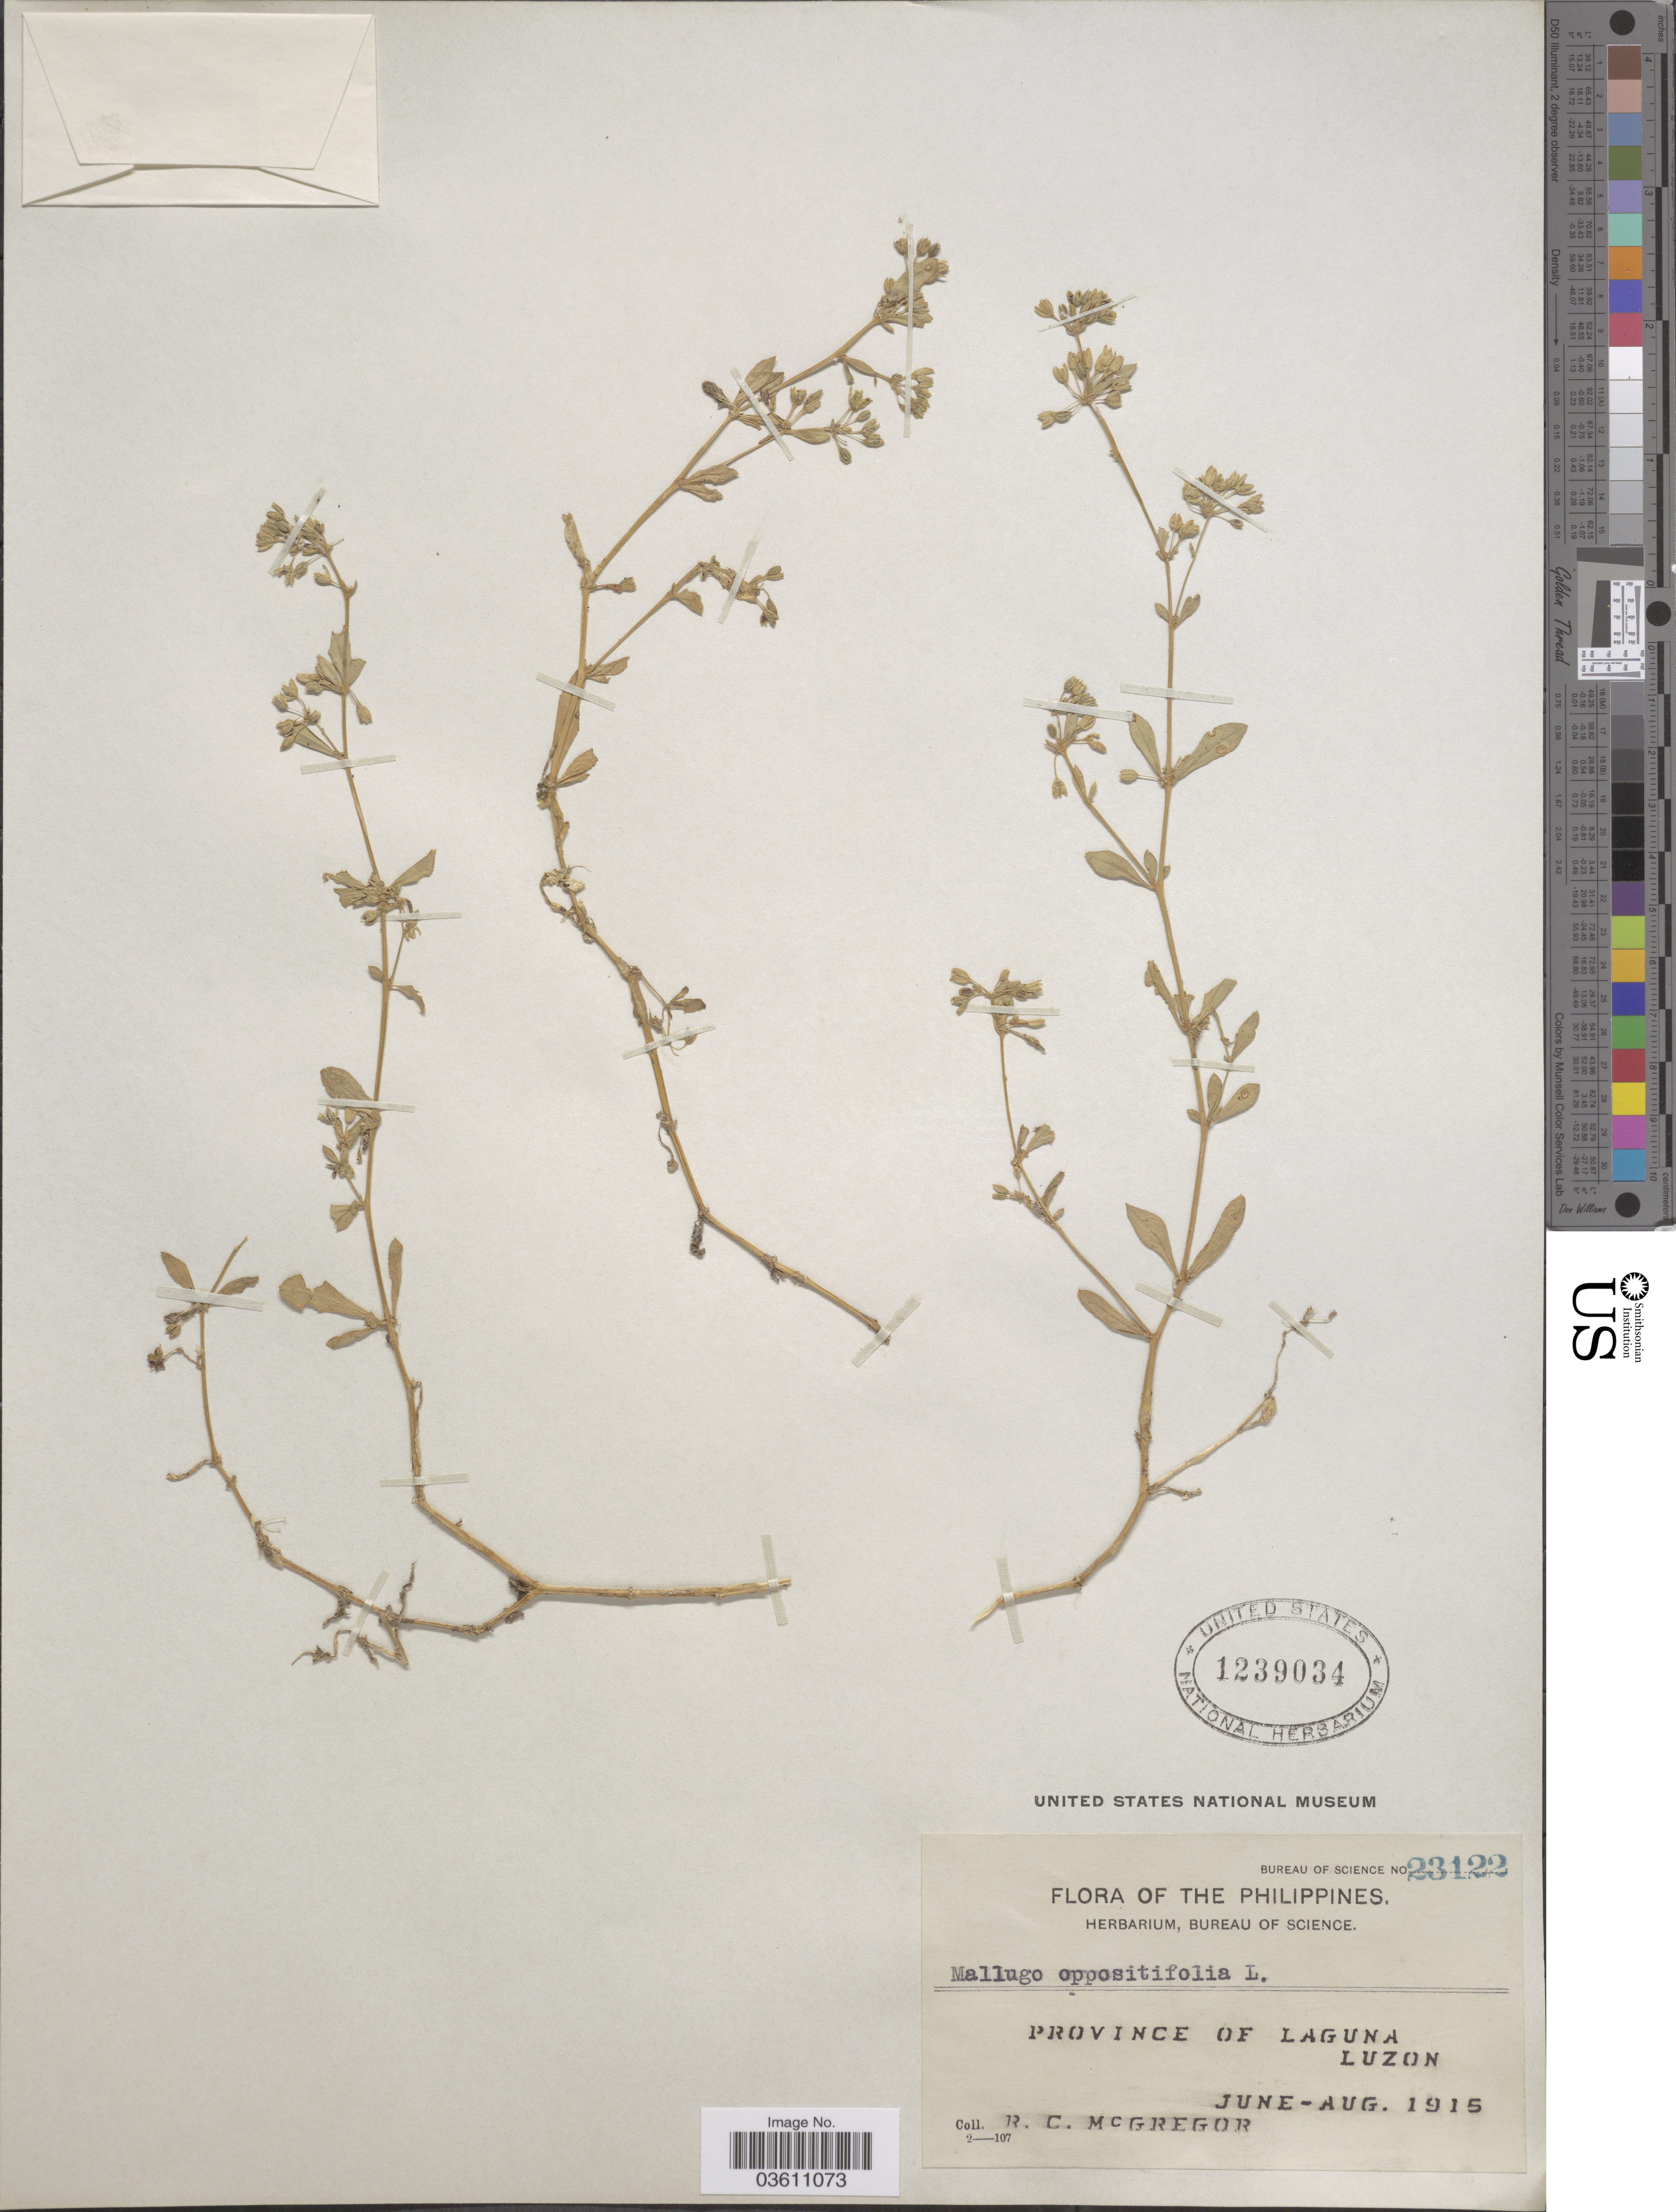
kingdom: Plantae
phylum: Tracheophyta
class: Magnoliopsida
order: Caryophyllales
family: Molluginaceae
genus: Glinus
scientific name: Glinus oppositifolius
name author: (L.) Aug. DC.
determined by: Strong, Mark T., (BOT), Smithsonian Institution - National Museum of Natural History (UNITED STATES)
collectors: R. C. McGregor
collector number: Bureau of Science 23122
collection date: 1915-06/1915-08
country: Philippines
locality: Province of Laguna. Luzon.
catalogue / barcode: US 1239034